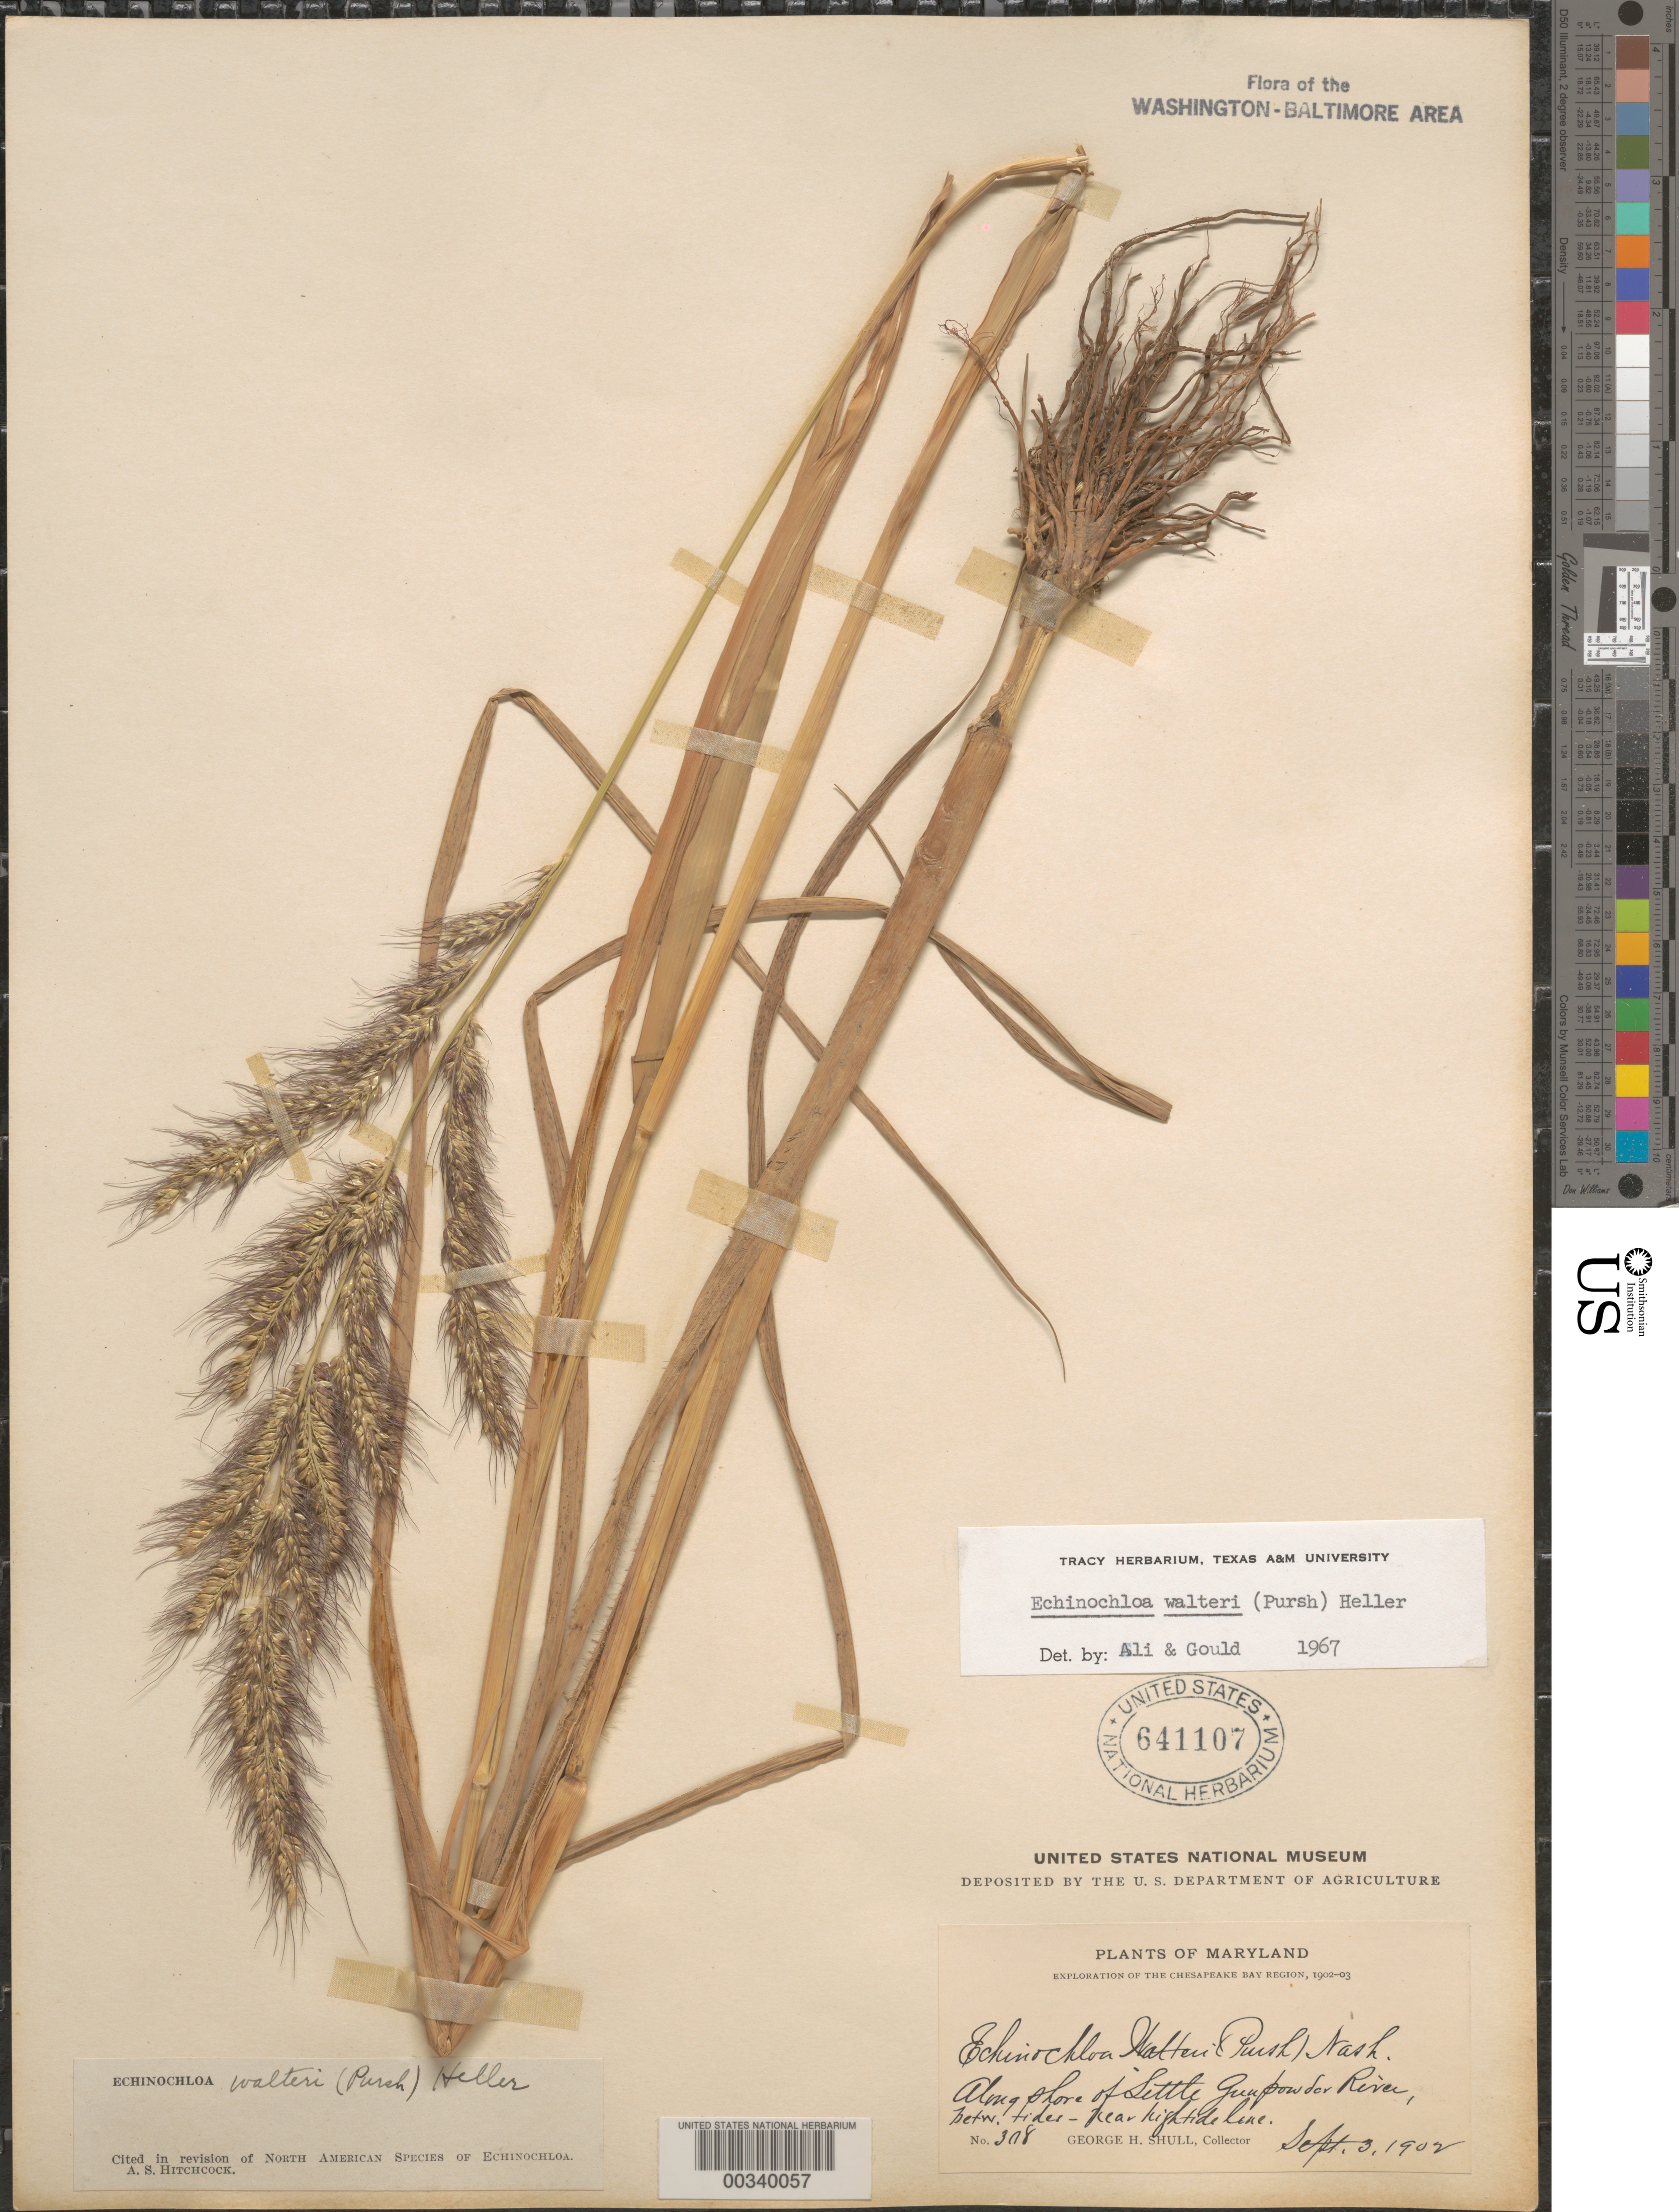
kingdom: Plantae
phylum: Tracheophyta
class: Liliopsida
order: Poales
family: Poaceae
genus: Echinochloa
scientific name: Echinochloa walteri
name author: (Pursh) A. Heller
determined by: Ali, M. A.; Gould, F. W.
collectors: G. H. Shull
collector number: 308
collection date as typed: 03 Sep 1902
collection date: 1902-09-03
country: United States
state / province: Maryland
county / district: Baltimore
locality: Gunpowder River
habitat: Along shore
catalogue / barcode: US 641107